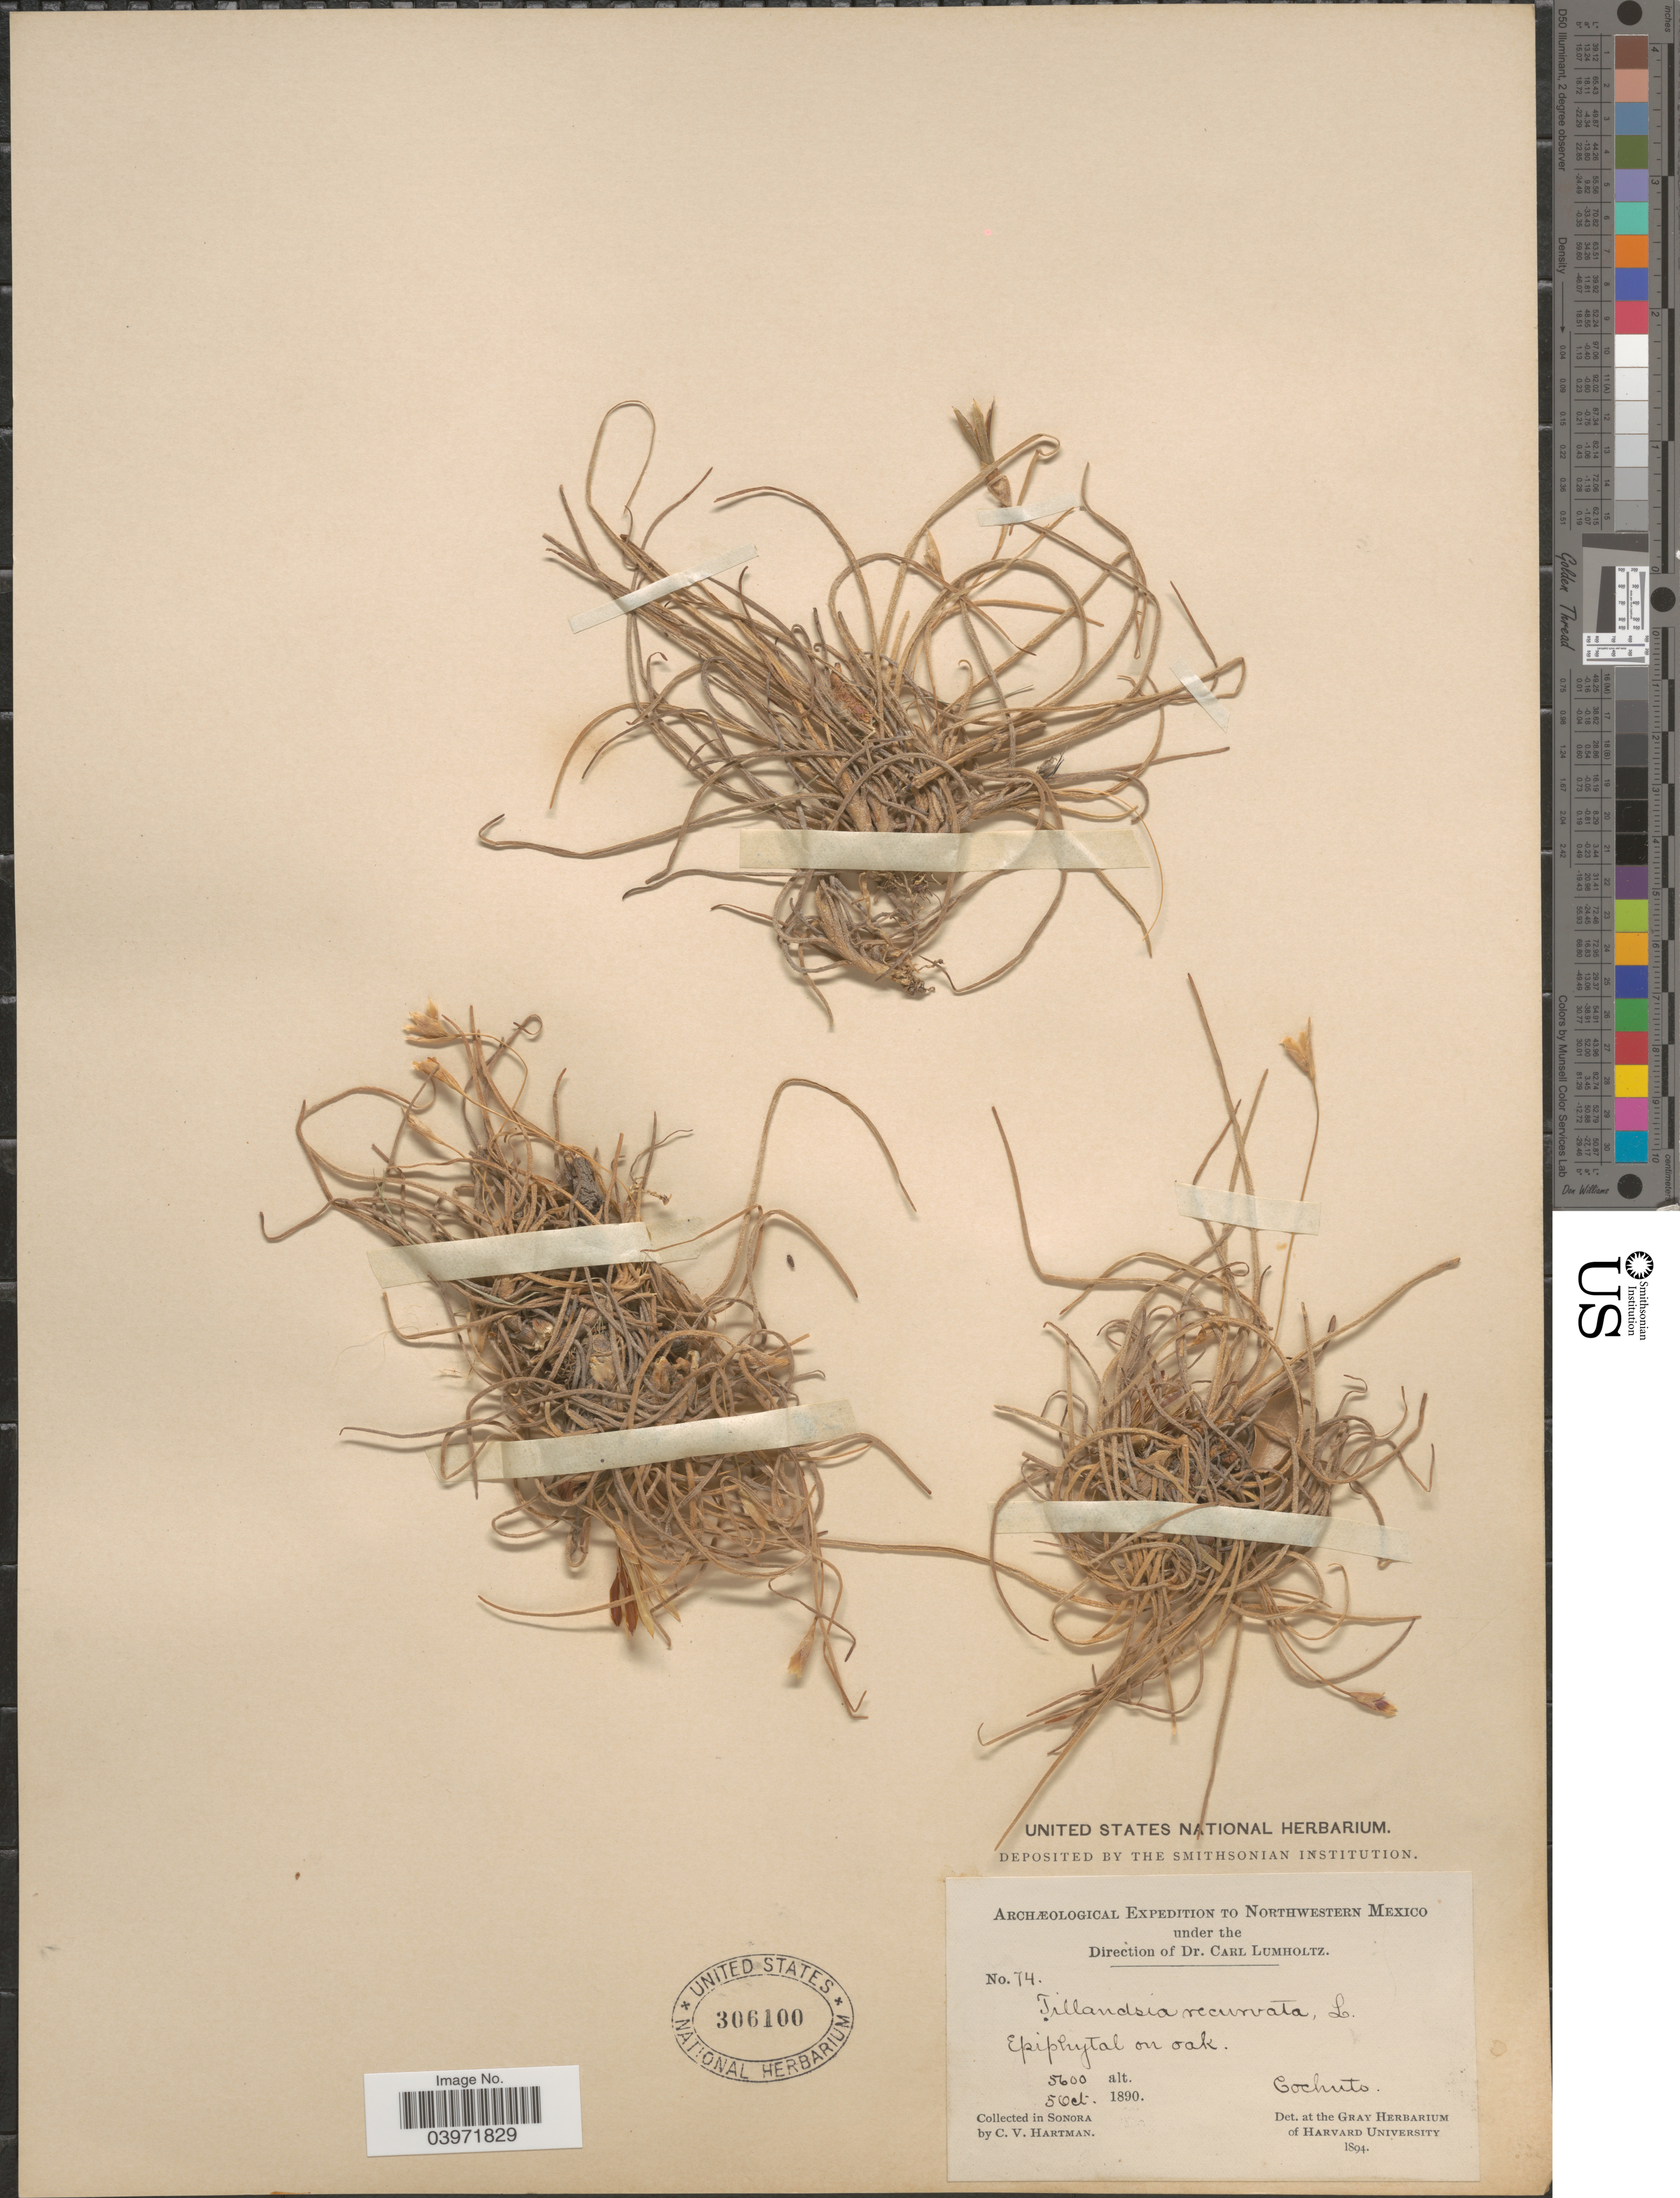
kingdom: Plantae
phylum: Tracheophyta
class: Liliopsida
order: Poales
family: Bromeliaceae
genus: Tillandsia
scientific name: Tillandsia recurvata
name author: L.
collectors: C. V. Hartman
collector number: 74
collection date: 1890-10-05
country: Mexico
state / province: Sonora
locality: Northwestern Mexico. Cochuto.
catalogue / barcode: US 306100